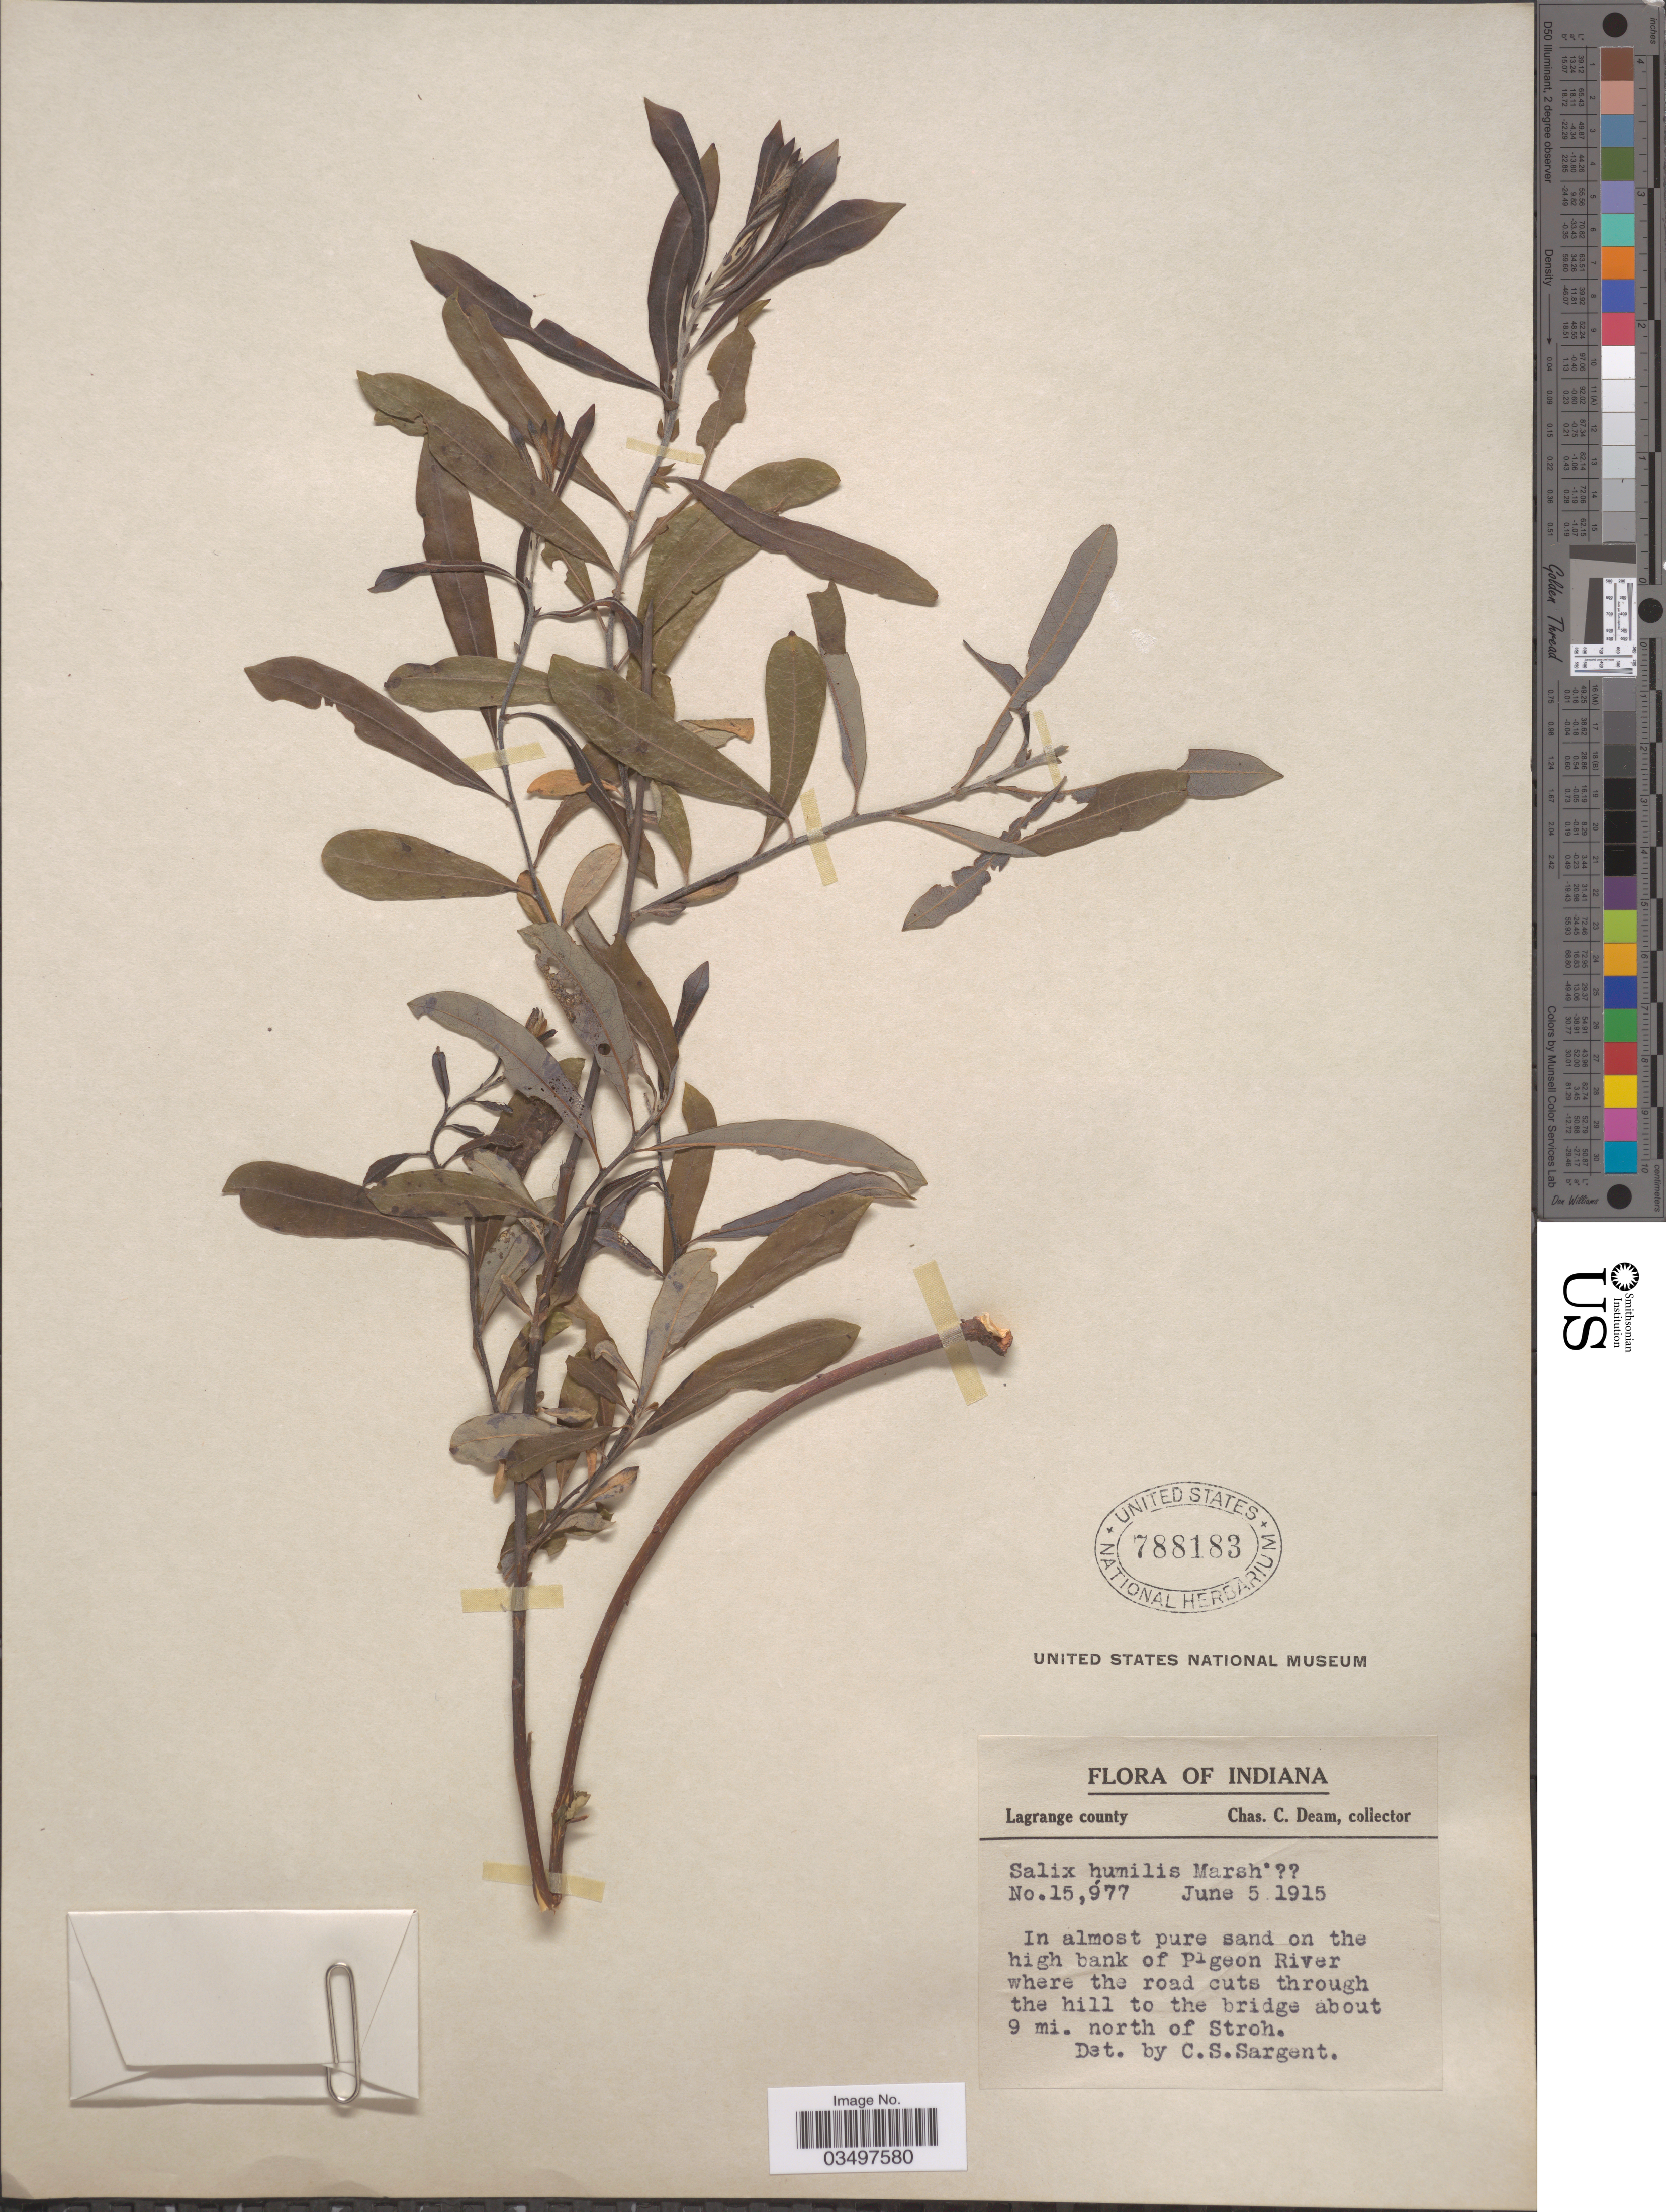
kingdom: Plantae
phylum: Tracheophyta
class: Magnoliopsida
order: Malpighiales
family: Salicaceae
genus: Salix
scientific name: Salix humilis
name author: Marshall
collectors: C. C. Deam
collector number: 15977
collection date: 1915-06-05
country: United States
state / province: Indiana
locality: Lagrange county. In almost pure sand on the high bank of Pigeon River where the road cuts through the hill to the bridge about 9 mi. north of Stroh.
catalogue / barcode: US 788183